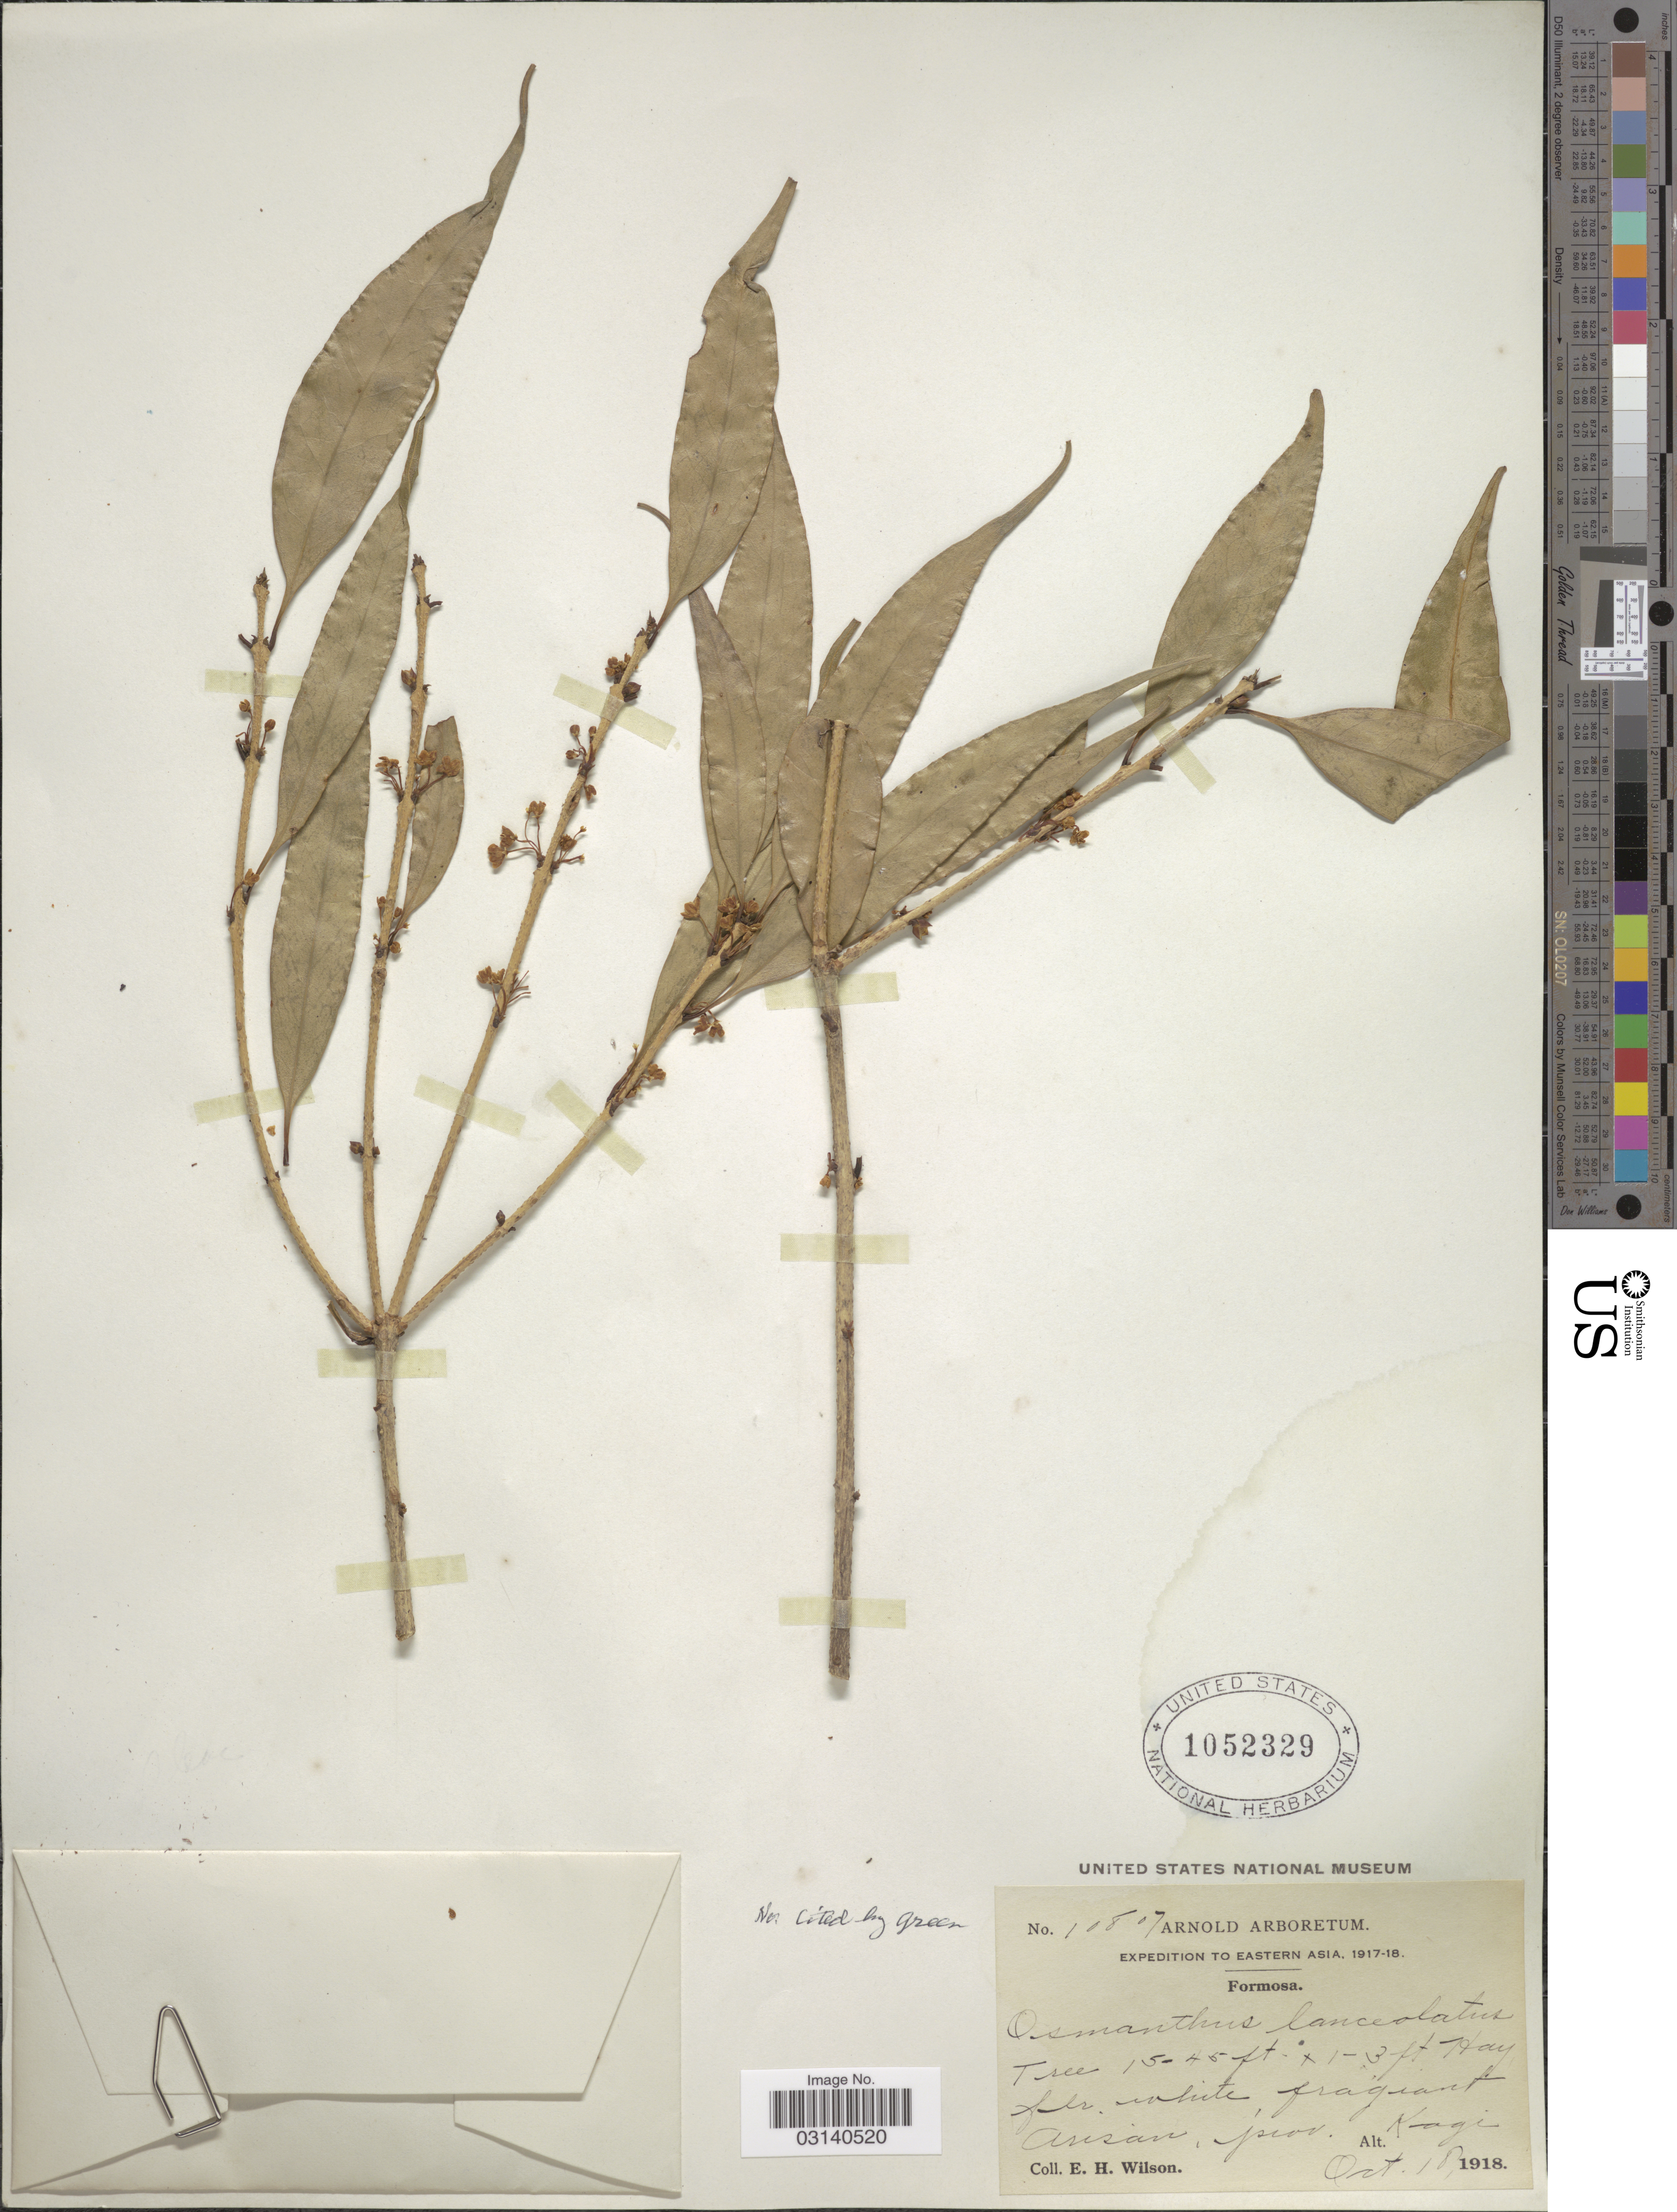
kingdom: Plantae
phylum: Tracheophyta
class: Magnoliopsida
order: Lamiales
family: Oleaceae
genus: Osmanthus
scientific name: Osmanthus lanceolatus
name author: Hayata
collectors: E. Wilson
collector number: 10807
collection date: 1918-10-18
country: Taiwan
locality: Eastern Asia, Formosa, Arisan, prov. Kagi.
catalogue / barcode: US 1052329